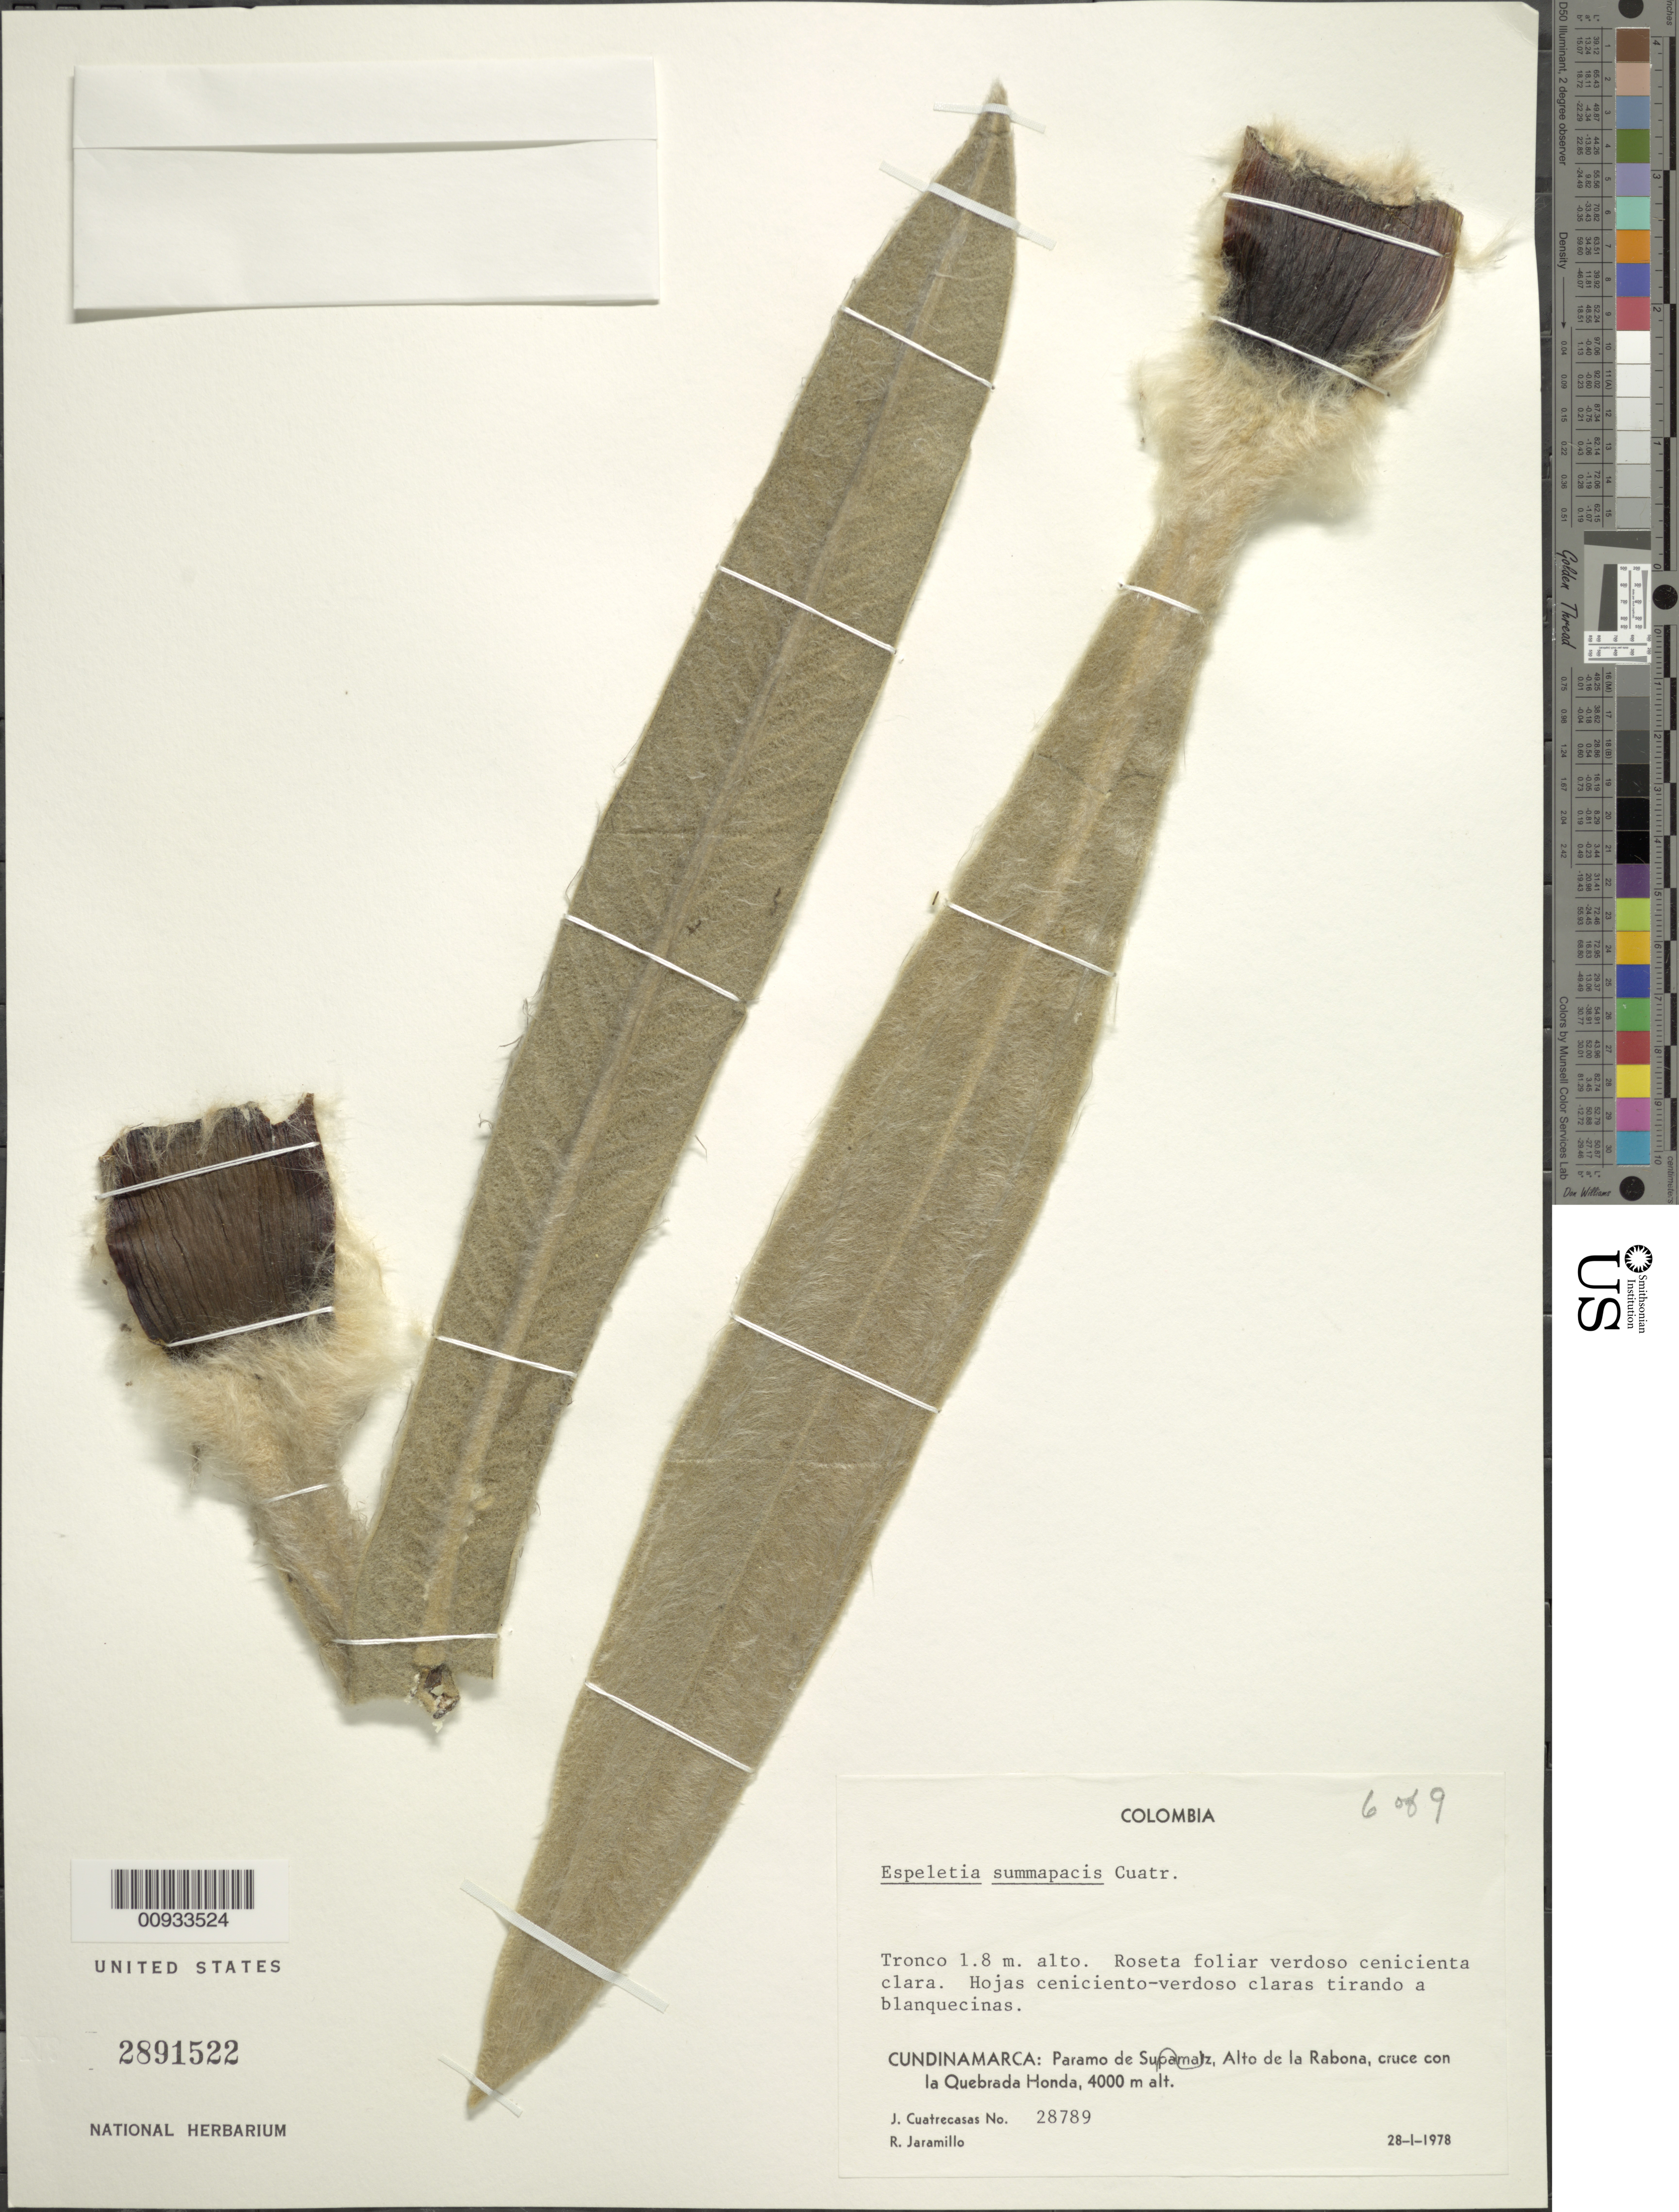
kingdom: Plantae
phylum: Tracheophyta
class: Magnoliopsida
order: Asterales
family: Asteraceae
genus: Espeletia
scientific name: Espeletia summapacis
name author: Cuatrec.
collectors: J. Cuatrecasas & R. Jaramillo M.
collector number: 28789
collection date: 1978-01-28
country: Colombia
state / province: Cundinamarca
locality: Paramo de, Alto de la Rabona, cruce con la Quebrada Honda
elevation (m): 4000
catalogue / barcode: US 2891522